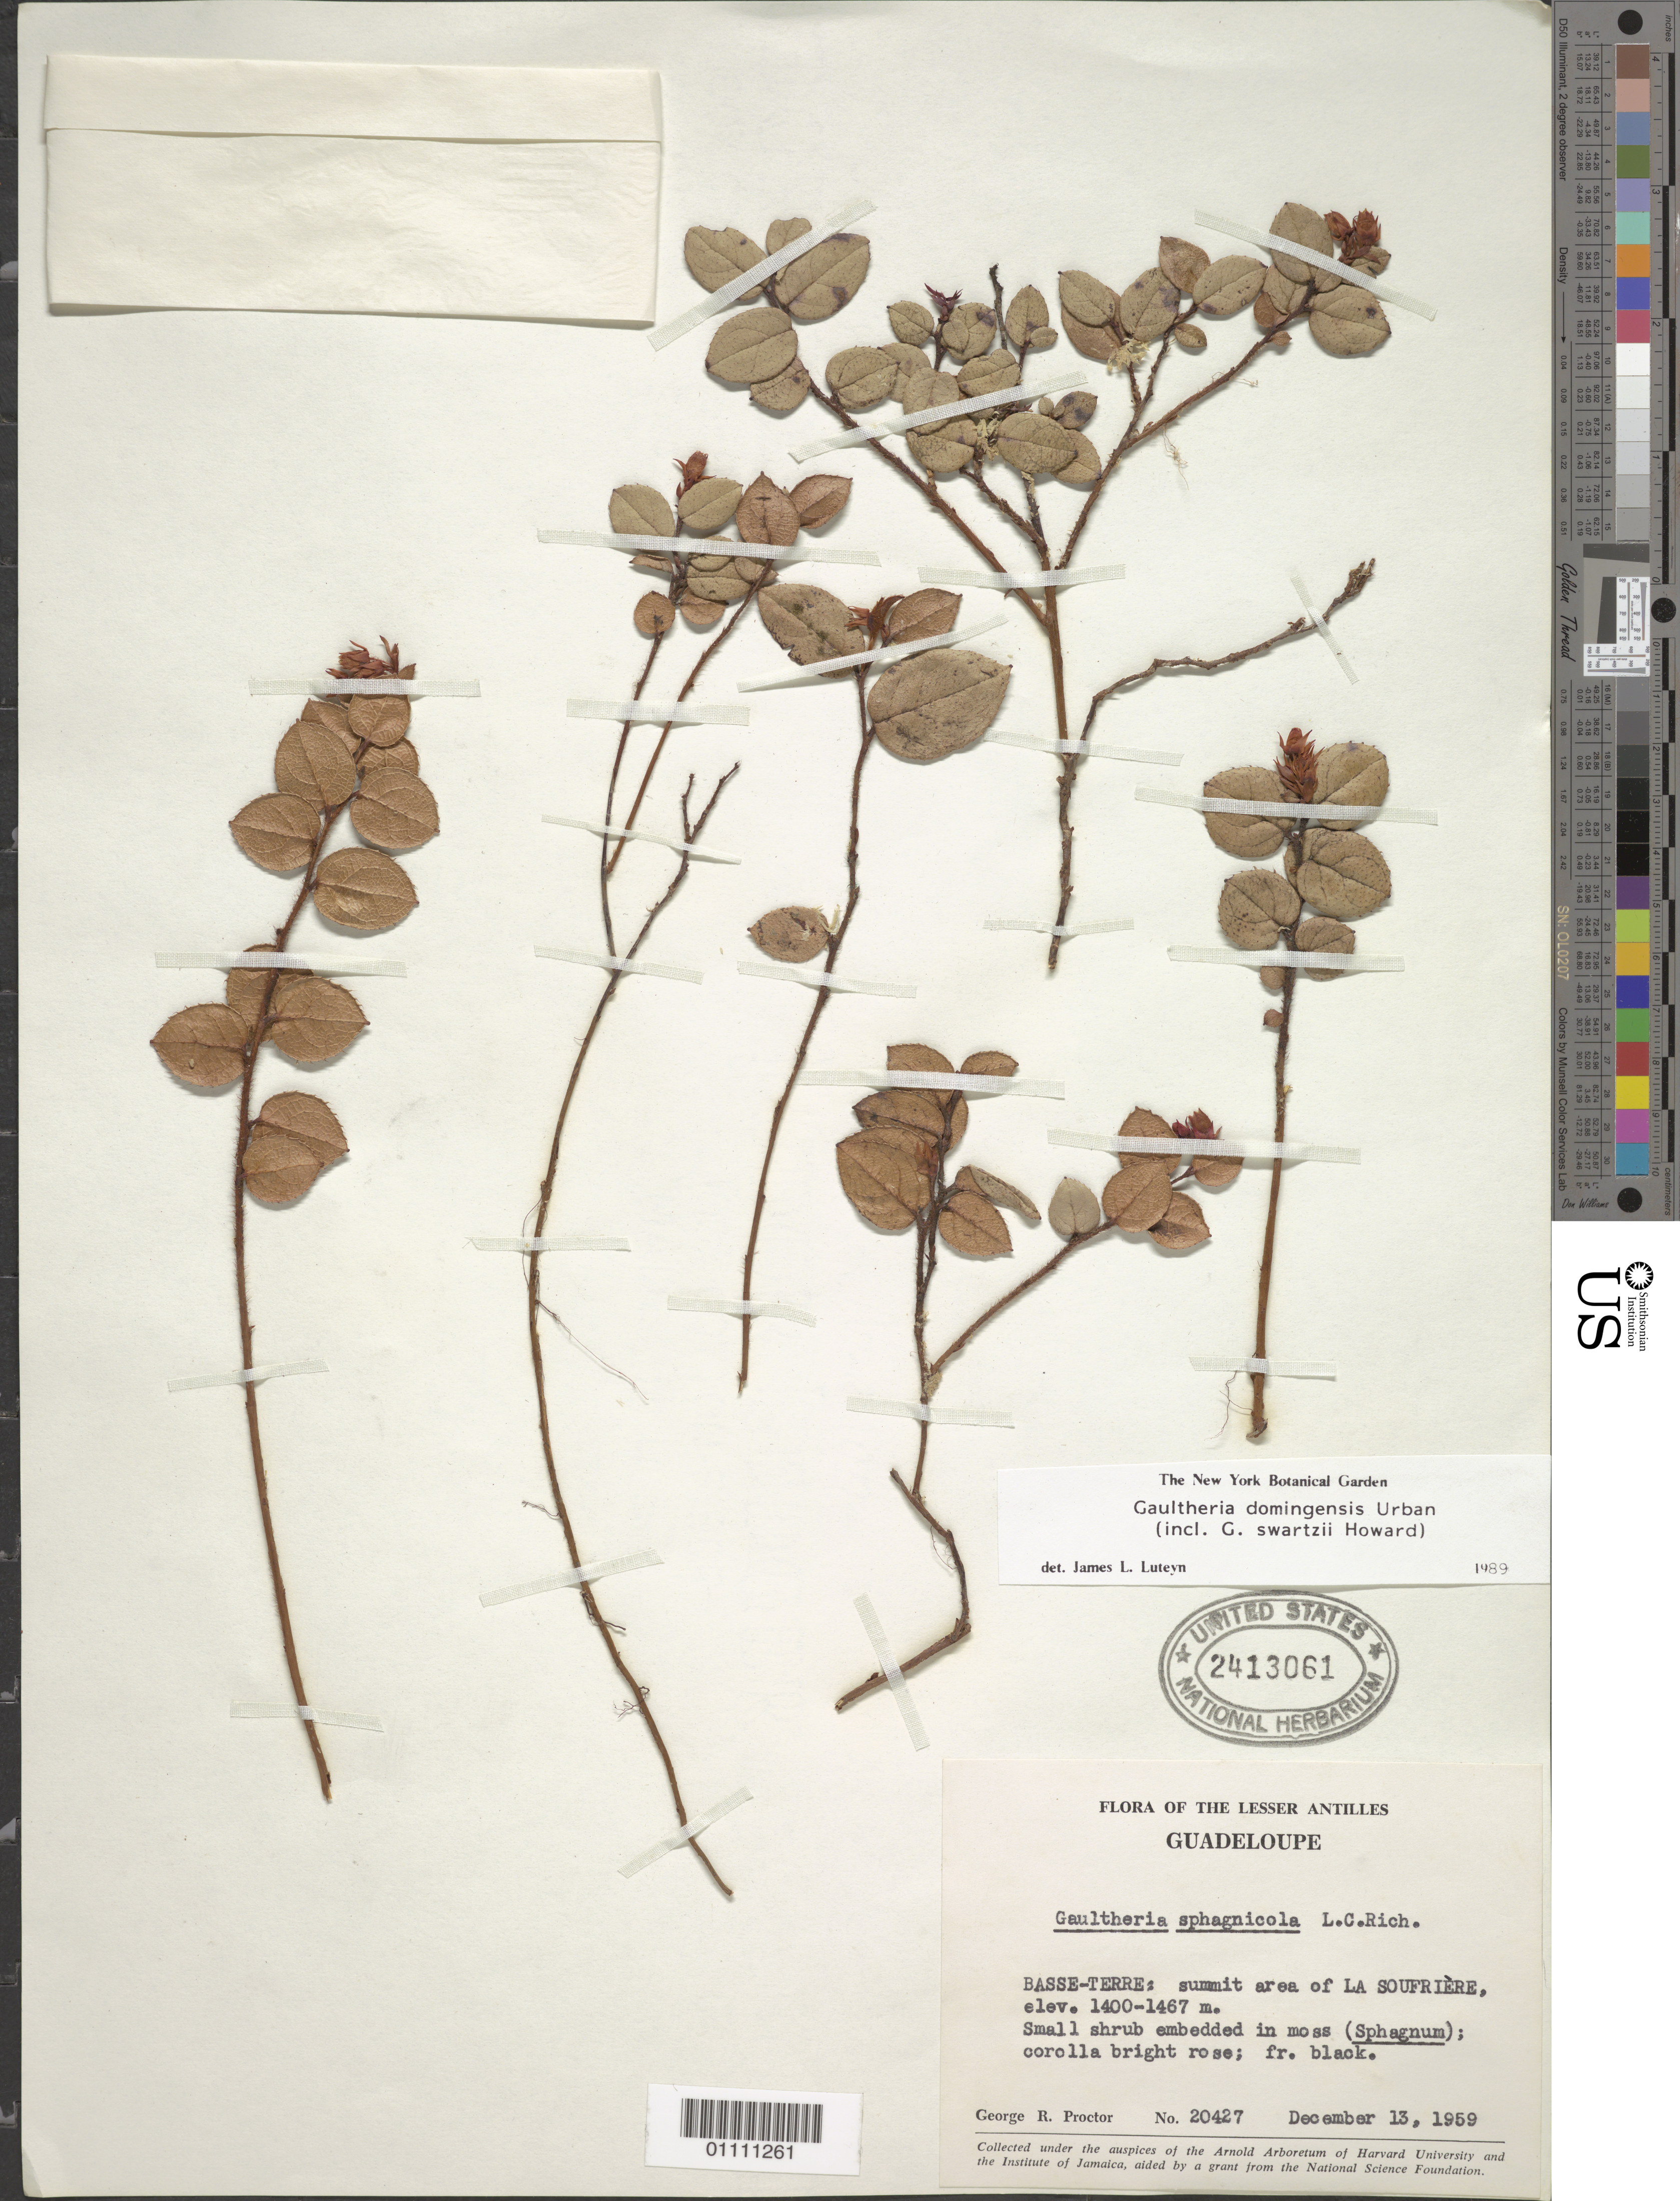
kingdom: Plantae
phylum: Tracheophyta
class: Magnoliopsida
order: Ericales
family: Ericaceae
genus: Gaultheria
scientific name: Gaultheria domingensis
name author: Urb.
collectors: G. R. Proctor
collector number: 20427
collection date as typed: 13 Dec 1959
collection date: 1959-12-13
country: Guadeloupe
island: Basse Terre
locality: Summit area of La Soufriere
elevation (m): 1400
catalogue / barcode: US 2413061